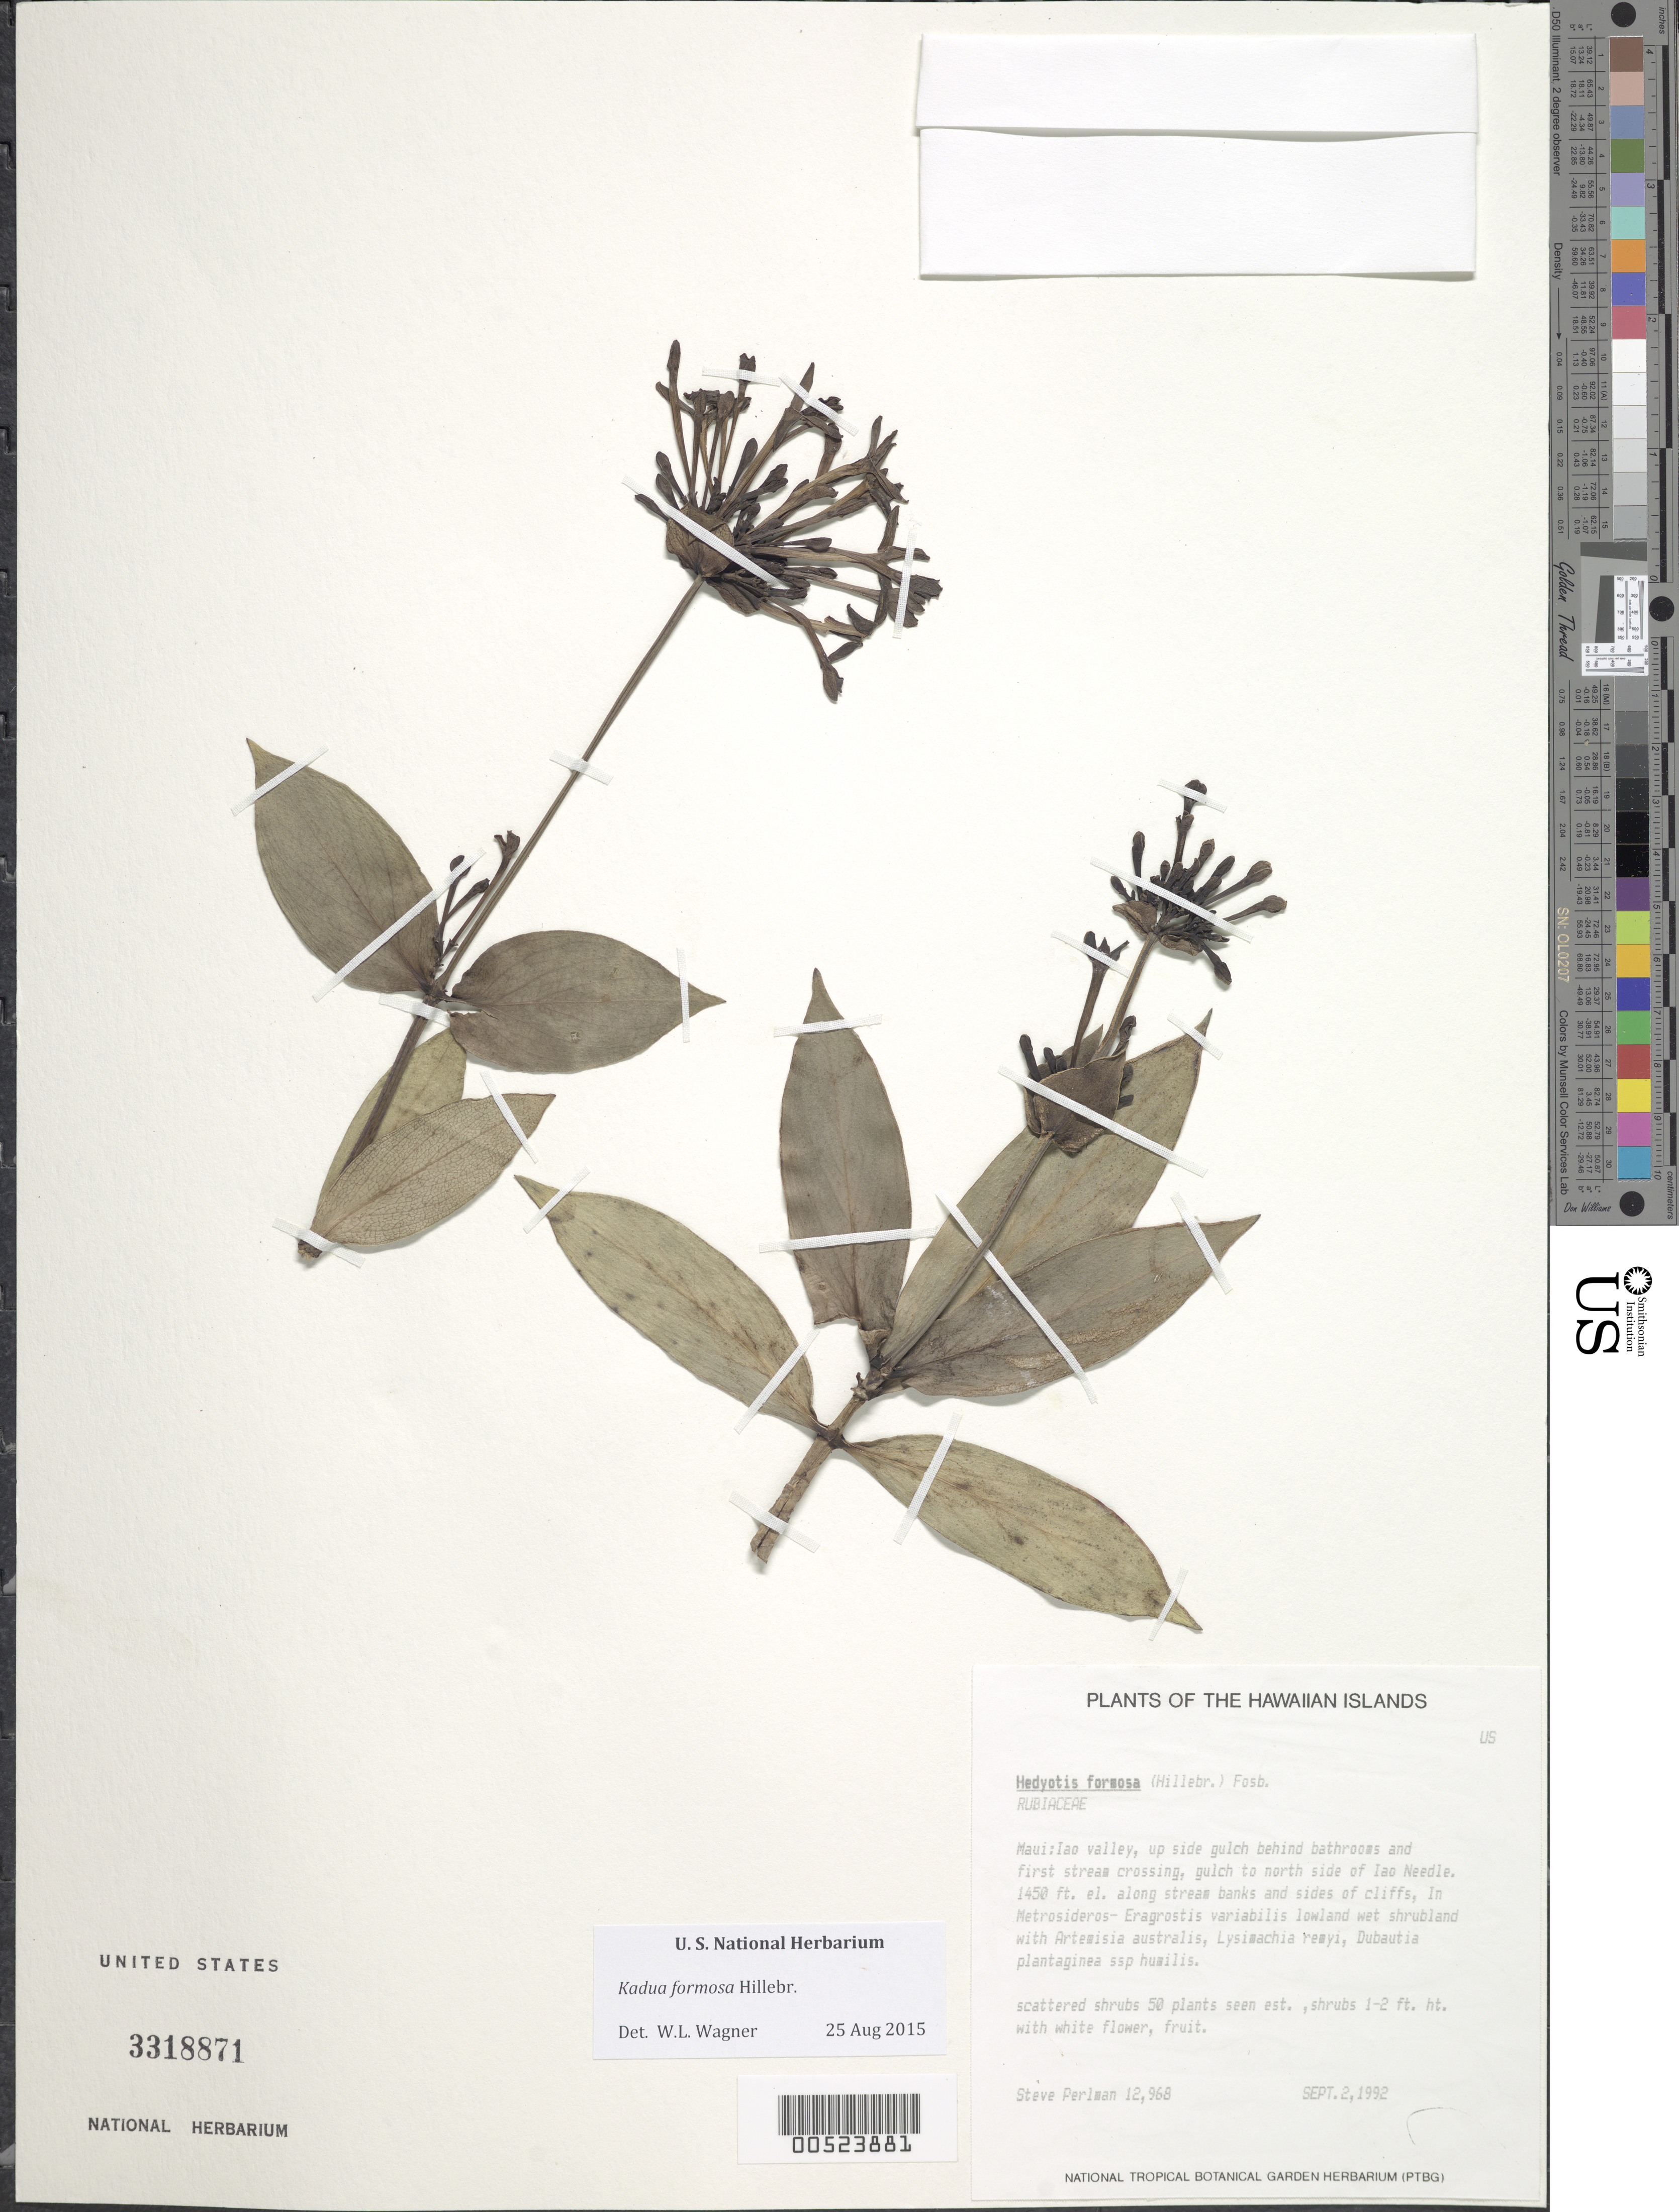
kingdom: Plantae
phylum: Tracheophyta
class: Magnoliopsida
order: Gentianales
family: Rubiaceae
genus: Kadua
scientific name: Kadua formosa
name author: Hillebr.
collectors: S. P. Perlman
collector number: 12968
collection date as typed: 2 Sep 1992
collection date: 1992-09-02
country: United States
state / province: Hawaii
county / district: Maui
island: Maui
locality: Iao valley, up side gulch behind bathrooms and first stream crossing, gulch to N side of Iao needle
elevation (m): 442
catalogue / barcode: US 3318871